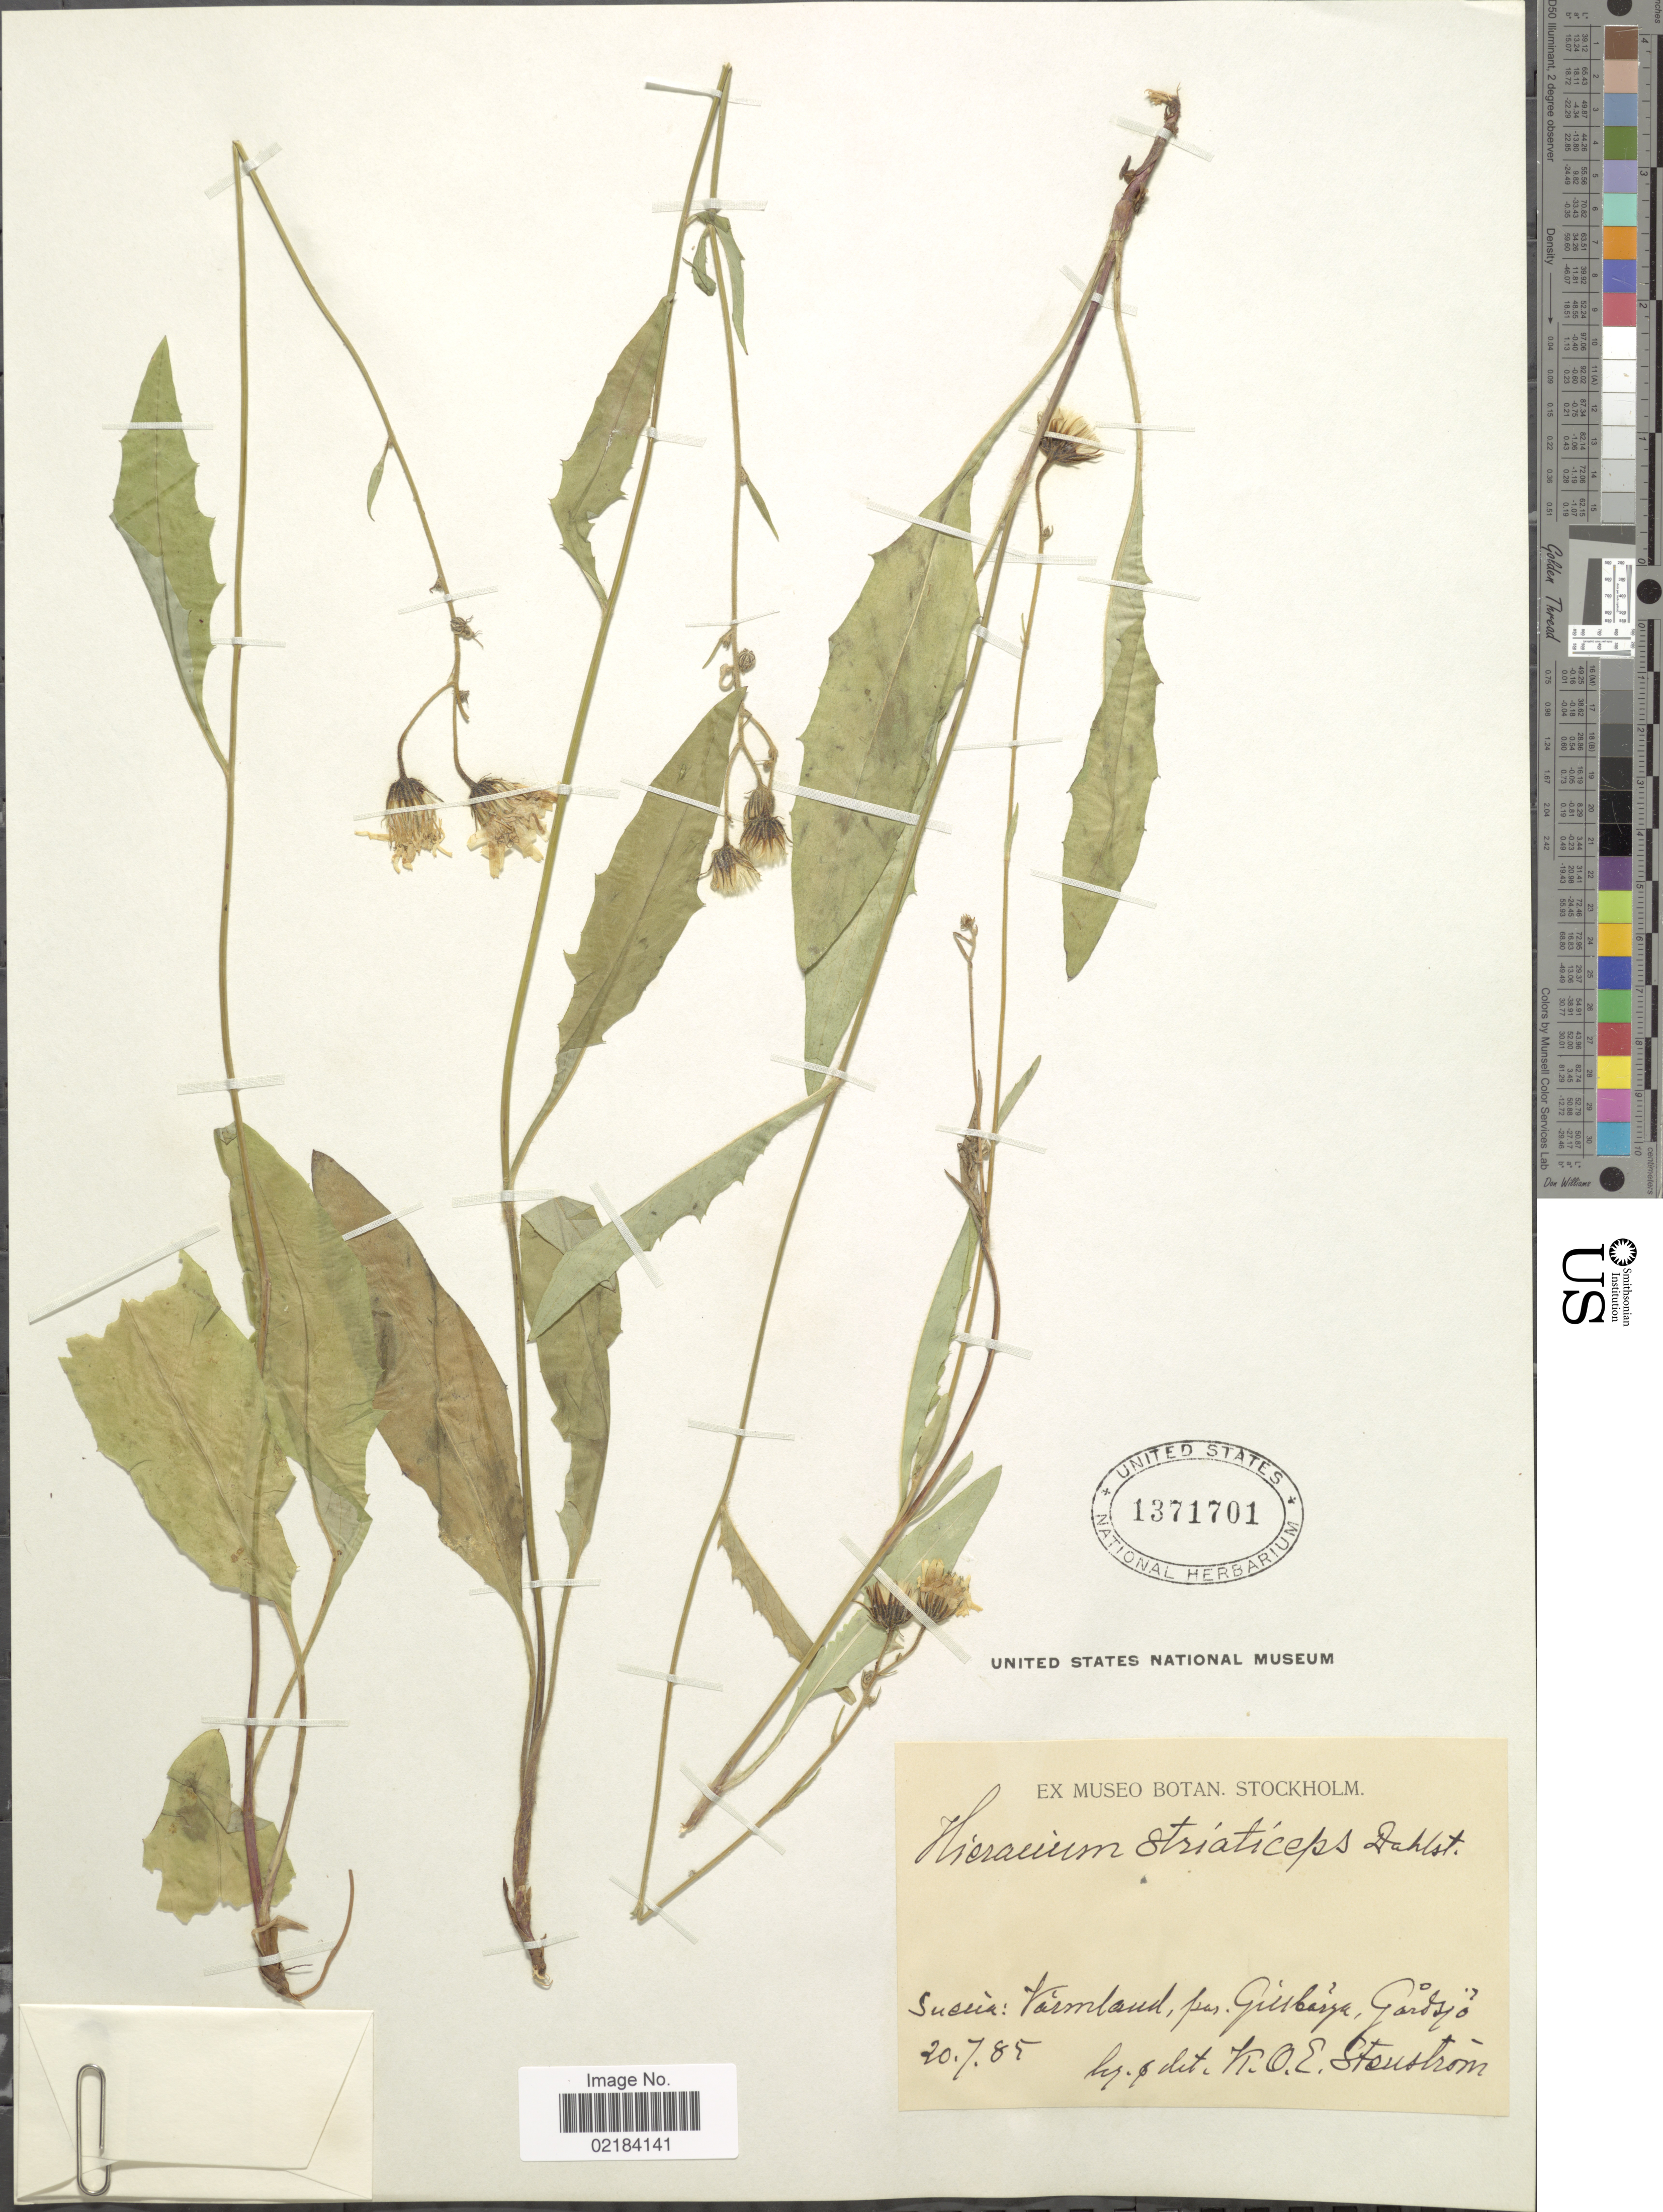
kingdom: Plantae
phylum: Tracheophyta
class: Magnoliopsida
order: Asterales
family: Asteraceae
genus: Hieracium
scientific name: Hieracium striaticeps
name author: Dahlst.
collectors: K. O. E. Stenström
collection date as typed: Transcribed d/m/y: 20/7/85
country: Sweden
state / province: Varmland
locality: Varmland, par. Gulbarga, Gårdsjö.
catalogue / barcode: US 1371701